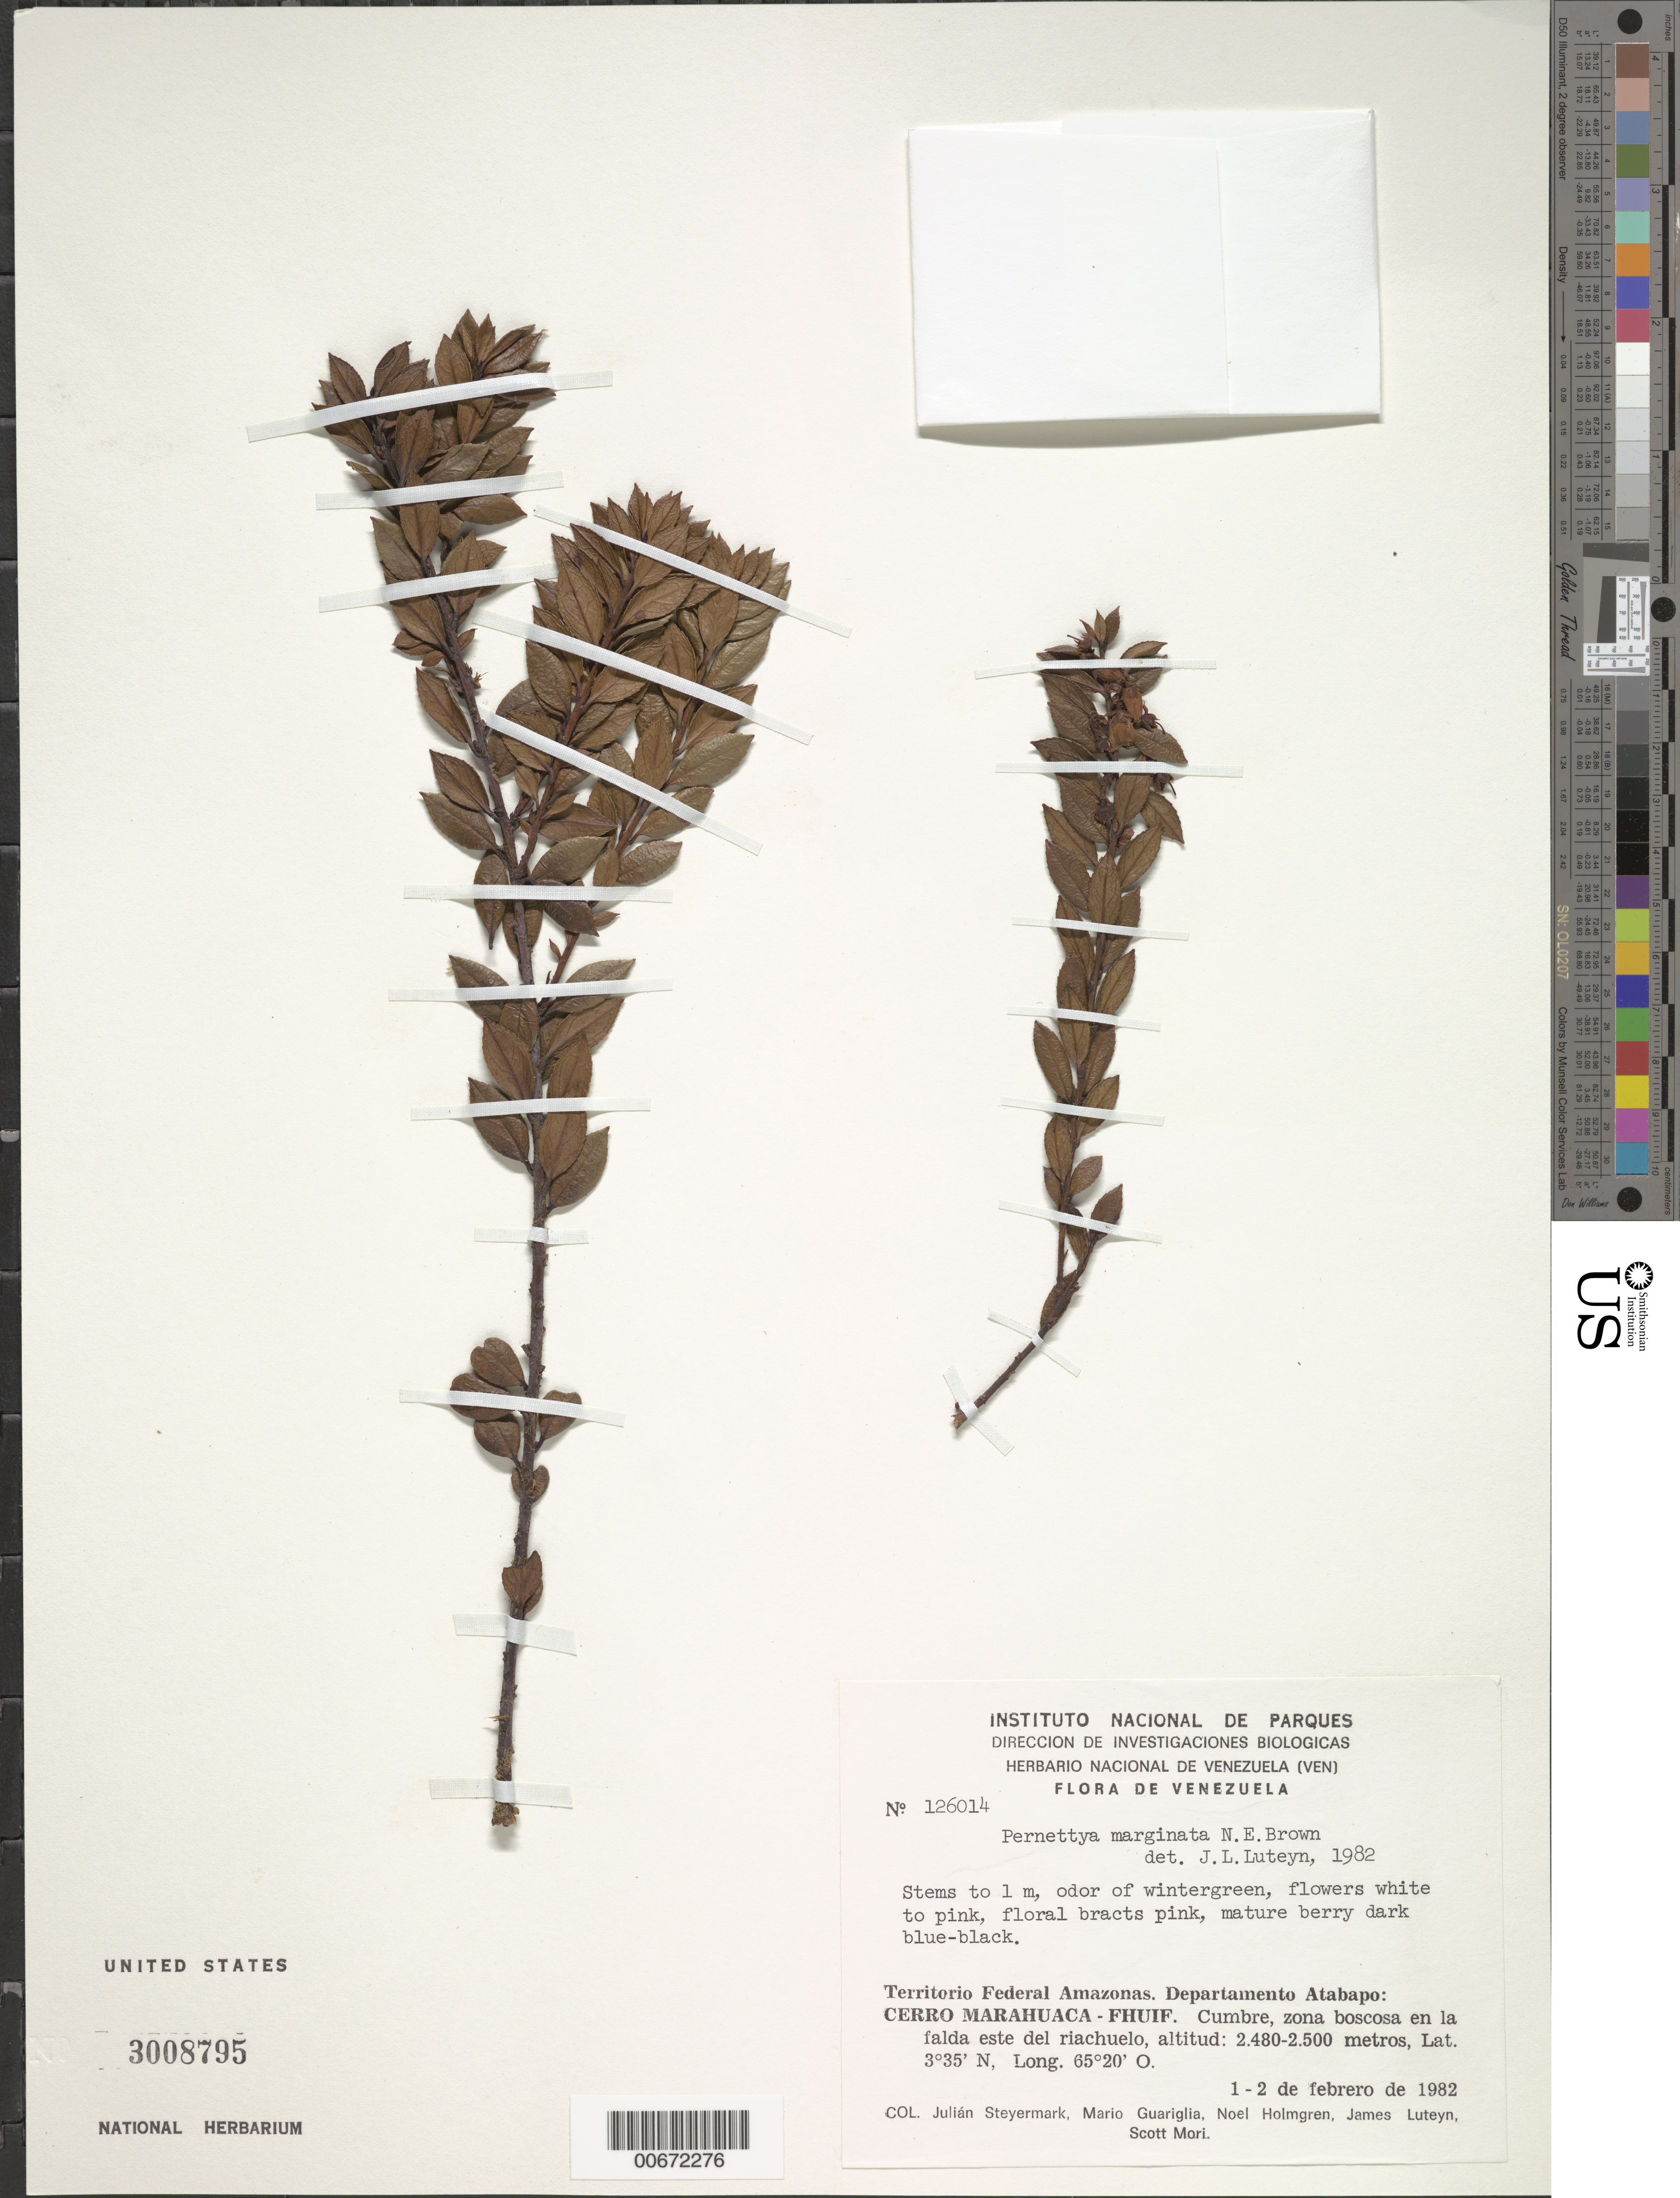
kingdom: Plantae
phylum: Tracheophyta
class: Magnoliopsida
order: Ericales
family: Ericaceae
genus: Pernettya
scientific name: Pernettya marginata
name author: N.E. Br.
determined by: Luteyn, J. L.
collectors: J. Steyermark, M. Guariglia P., N. H. Holmgren, J. L. Luteyn & S. Mori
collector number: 126014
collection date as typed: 1-Feb-82 to 2-Feb-82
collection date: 1982-02-01/1982-02-02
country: Venezuela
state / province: Amazonas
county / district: Atabapo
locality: Cerro Marahuaca - FHUIF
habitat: Cumbre, zona boscosa en la falda este del riachuello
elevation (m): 2480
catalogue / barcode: US 3008795